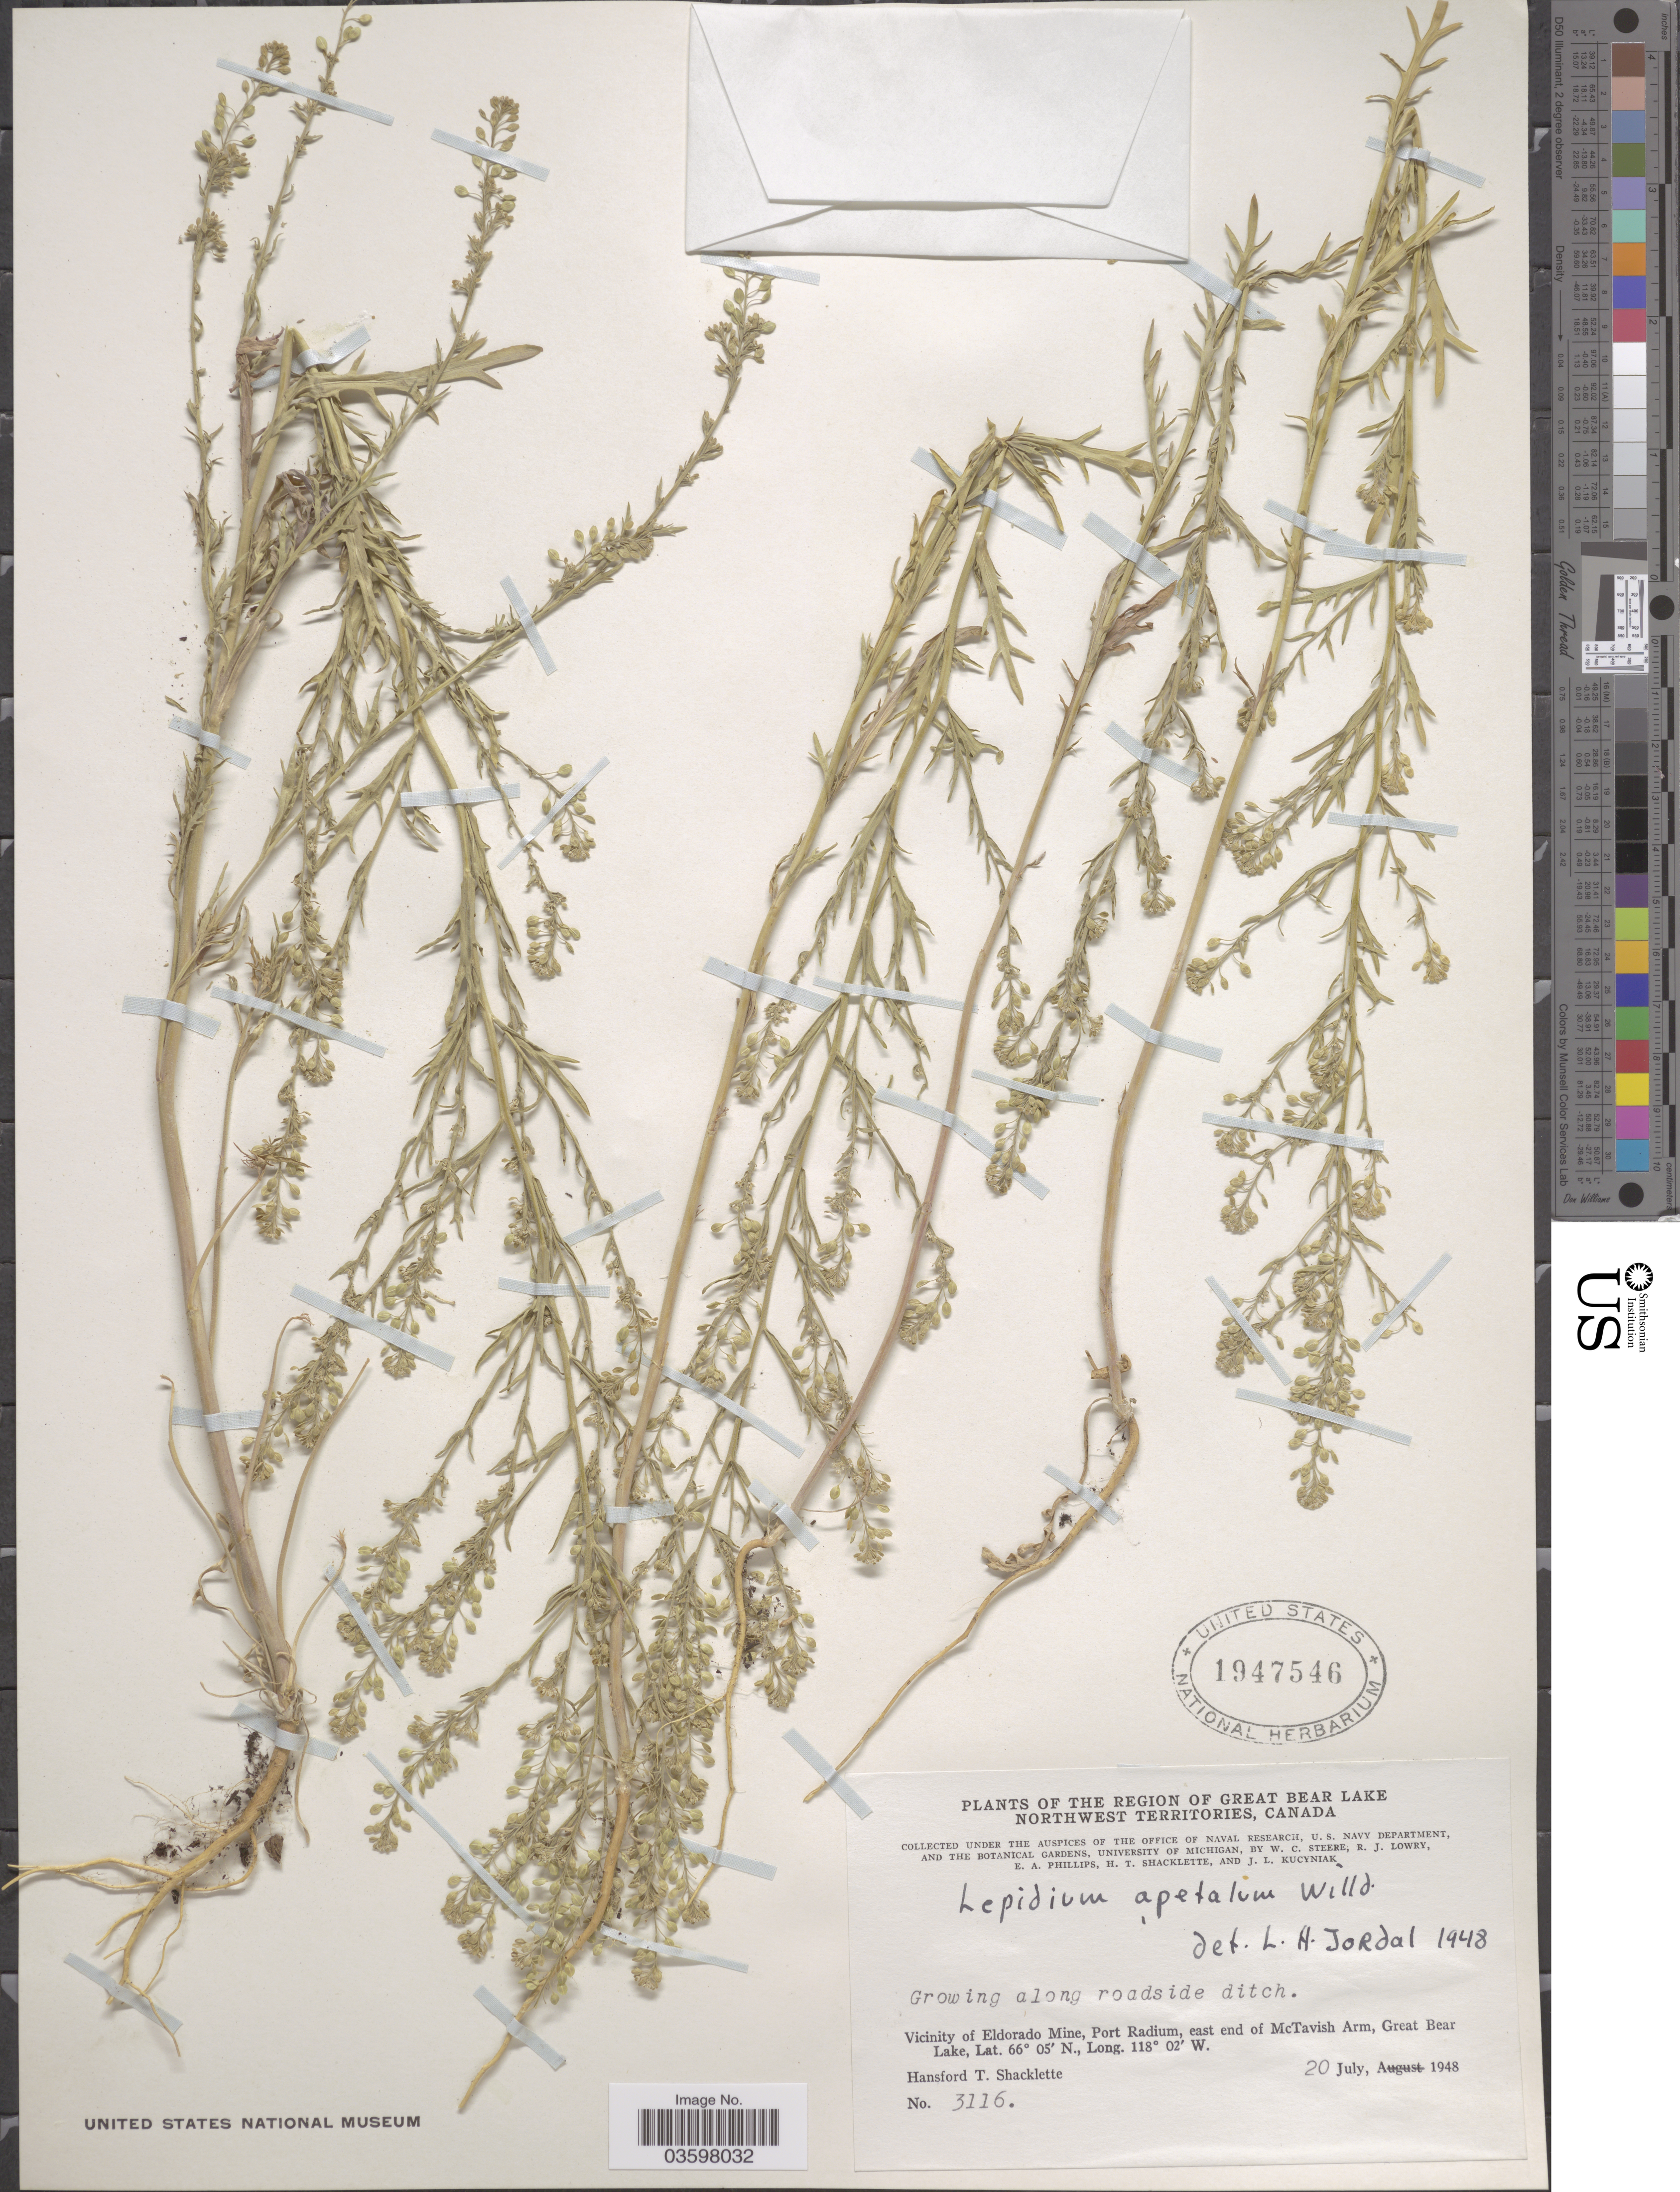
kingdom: Plantae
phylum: Tracheophyta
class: Magnoliopsida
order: Brassicales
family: Brassicaceae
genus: Lepidium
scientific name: Lepidium densiflorum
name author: Schrad.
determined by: Al-Shehbaz, I. A., (MO), Missouri Botanical Garden (UNITED STATES)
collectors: W. C. Steere, R. Lowry, E. Phillips, H. Shacklette & J. Kucyniak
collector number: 3116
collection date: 1948-07-20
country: Canada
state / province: Northwest Territories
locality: The Region of Great Bear Lake. Vicinity of Eldorado Mine, Port Radium, east end of McTavish Arm, Great Bear Lake.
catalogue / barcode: US 1947546